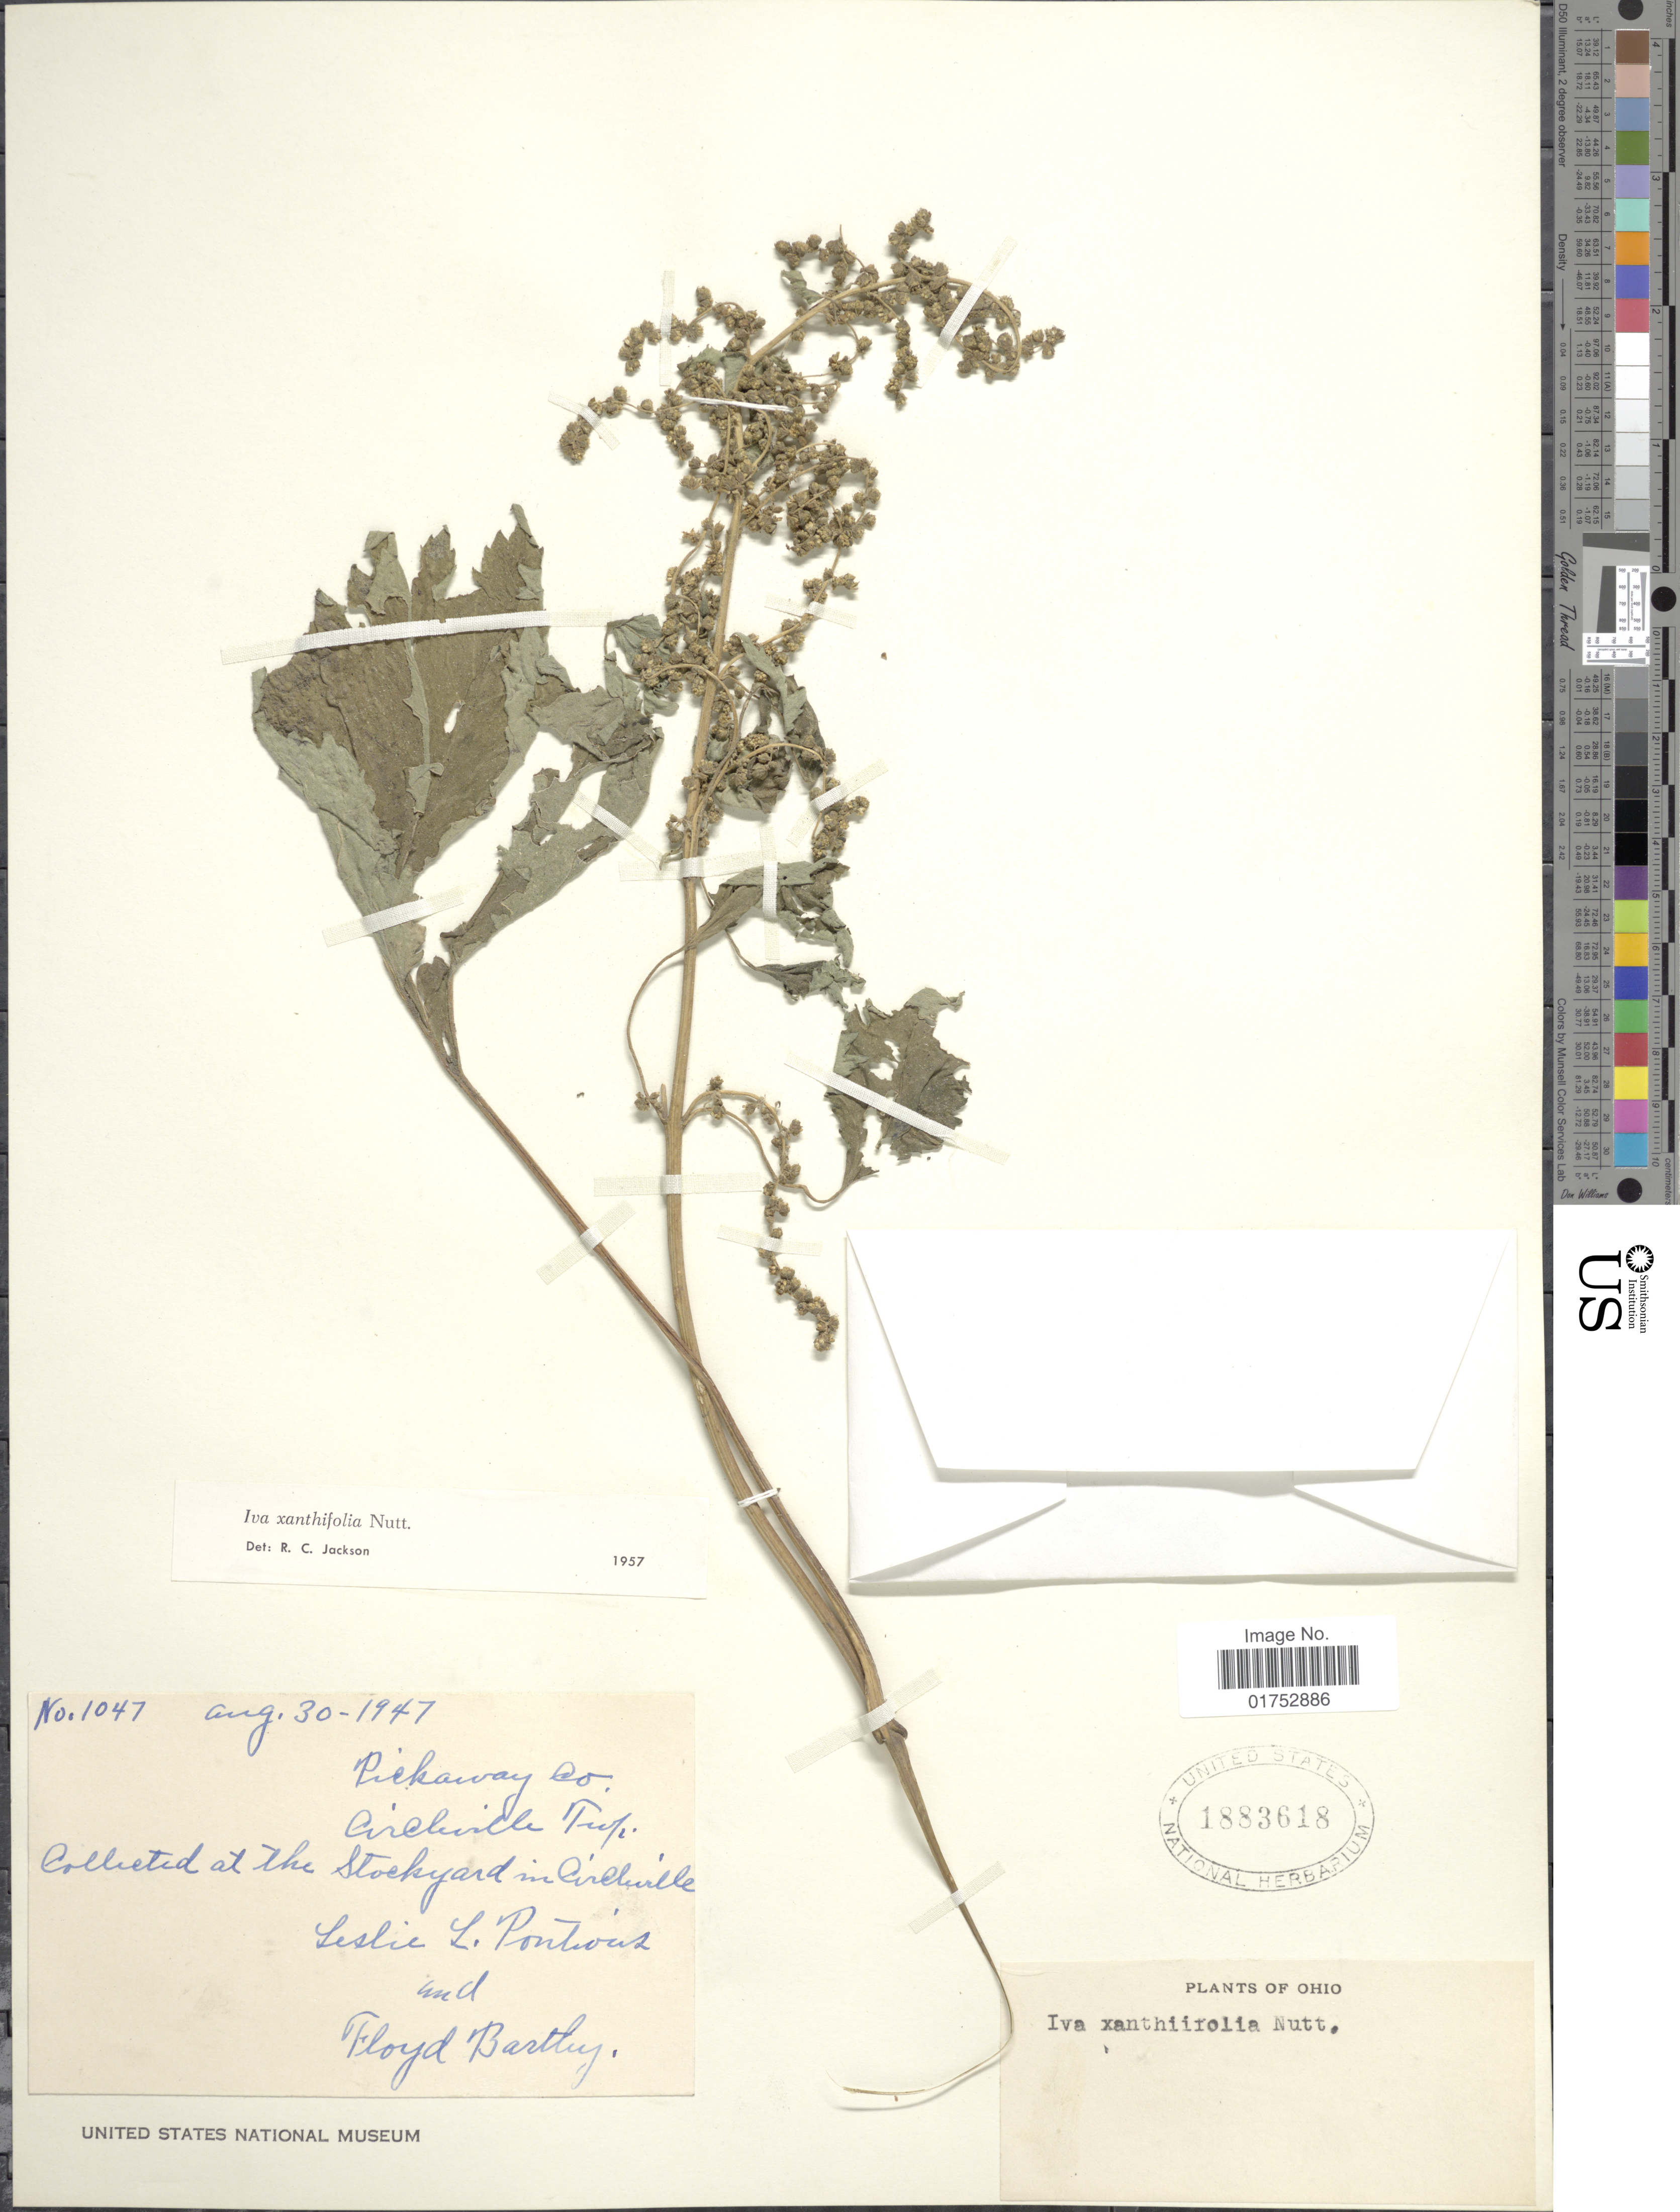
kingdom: Plantae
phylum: Tracheophyta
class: Magnoliopsida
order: Asterales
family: Asteraceae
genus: Iva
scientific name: Iva xanthifolia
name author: Nutt.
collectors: L. L. Pontious & F. Bartley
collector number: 1047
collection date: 1947-08-30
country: United States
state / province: Ohio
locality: Pickaway co., Circleville Twp, Stockyard in Circleville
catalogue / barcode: US 1883618